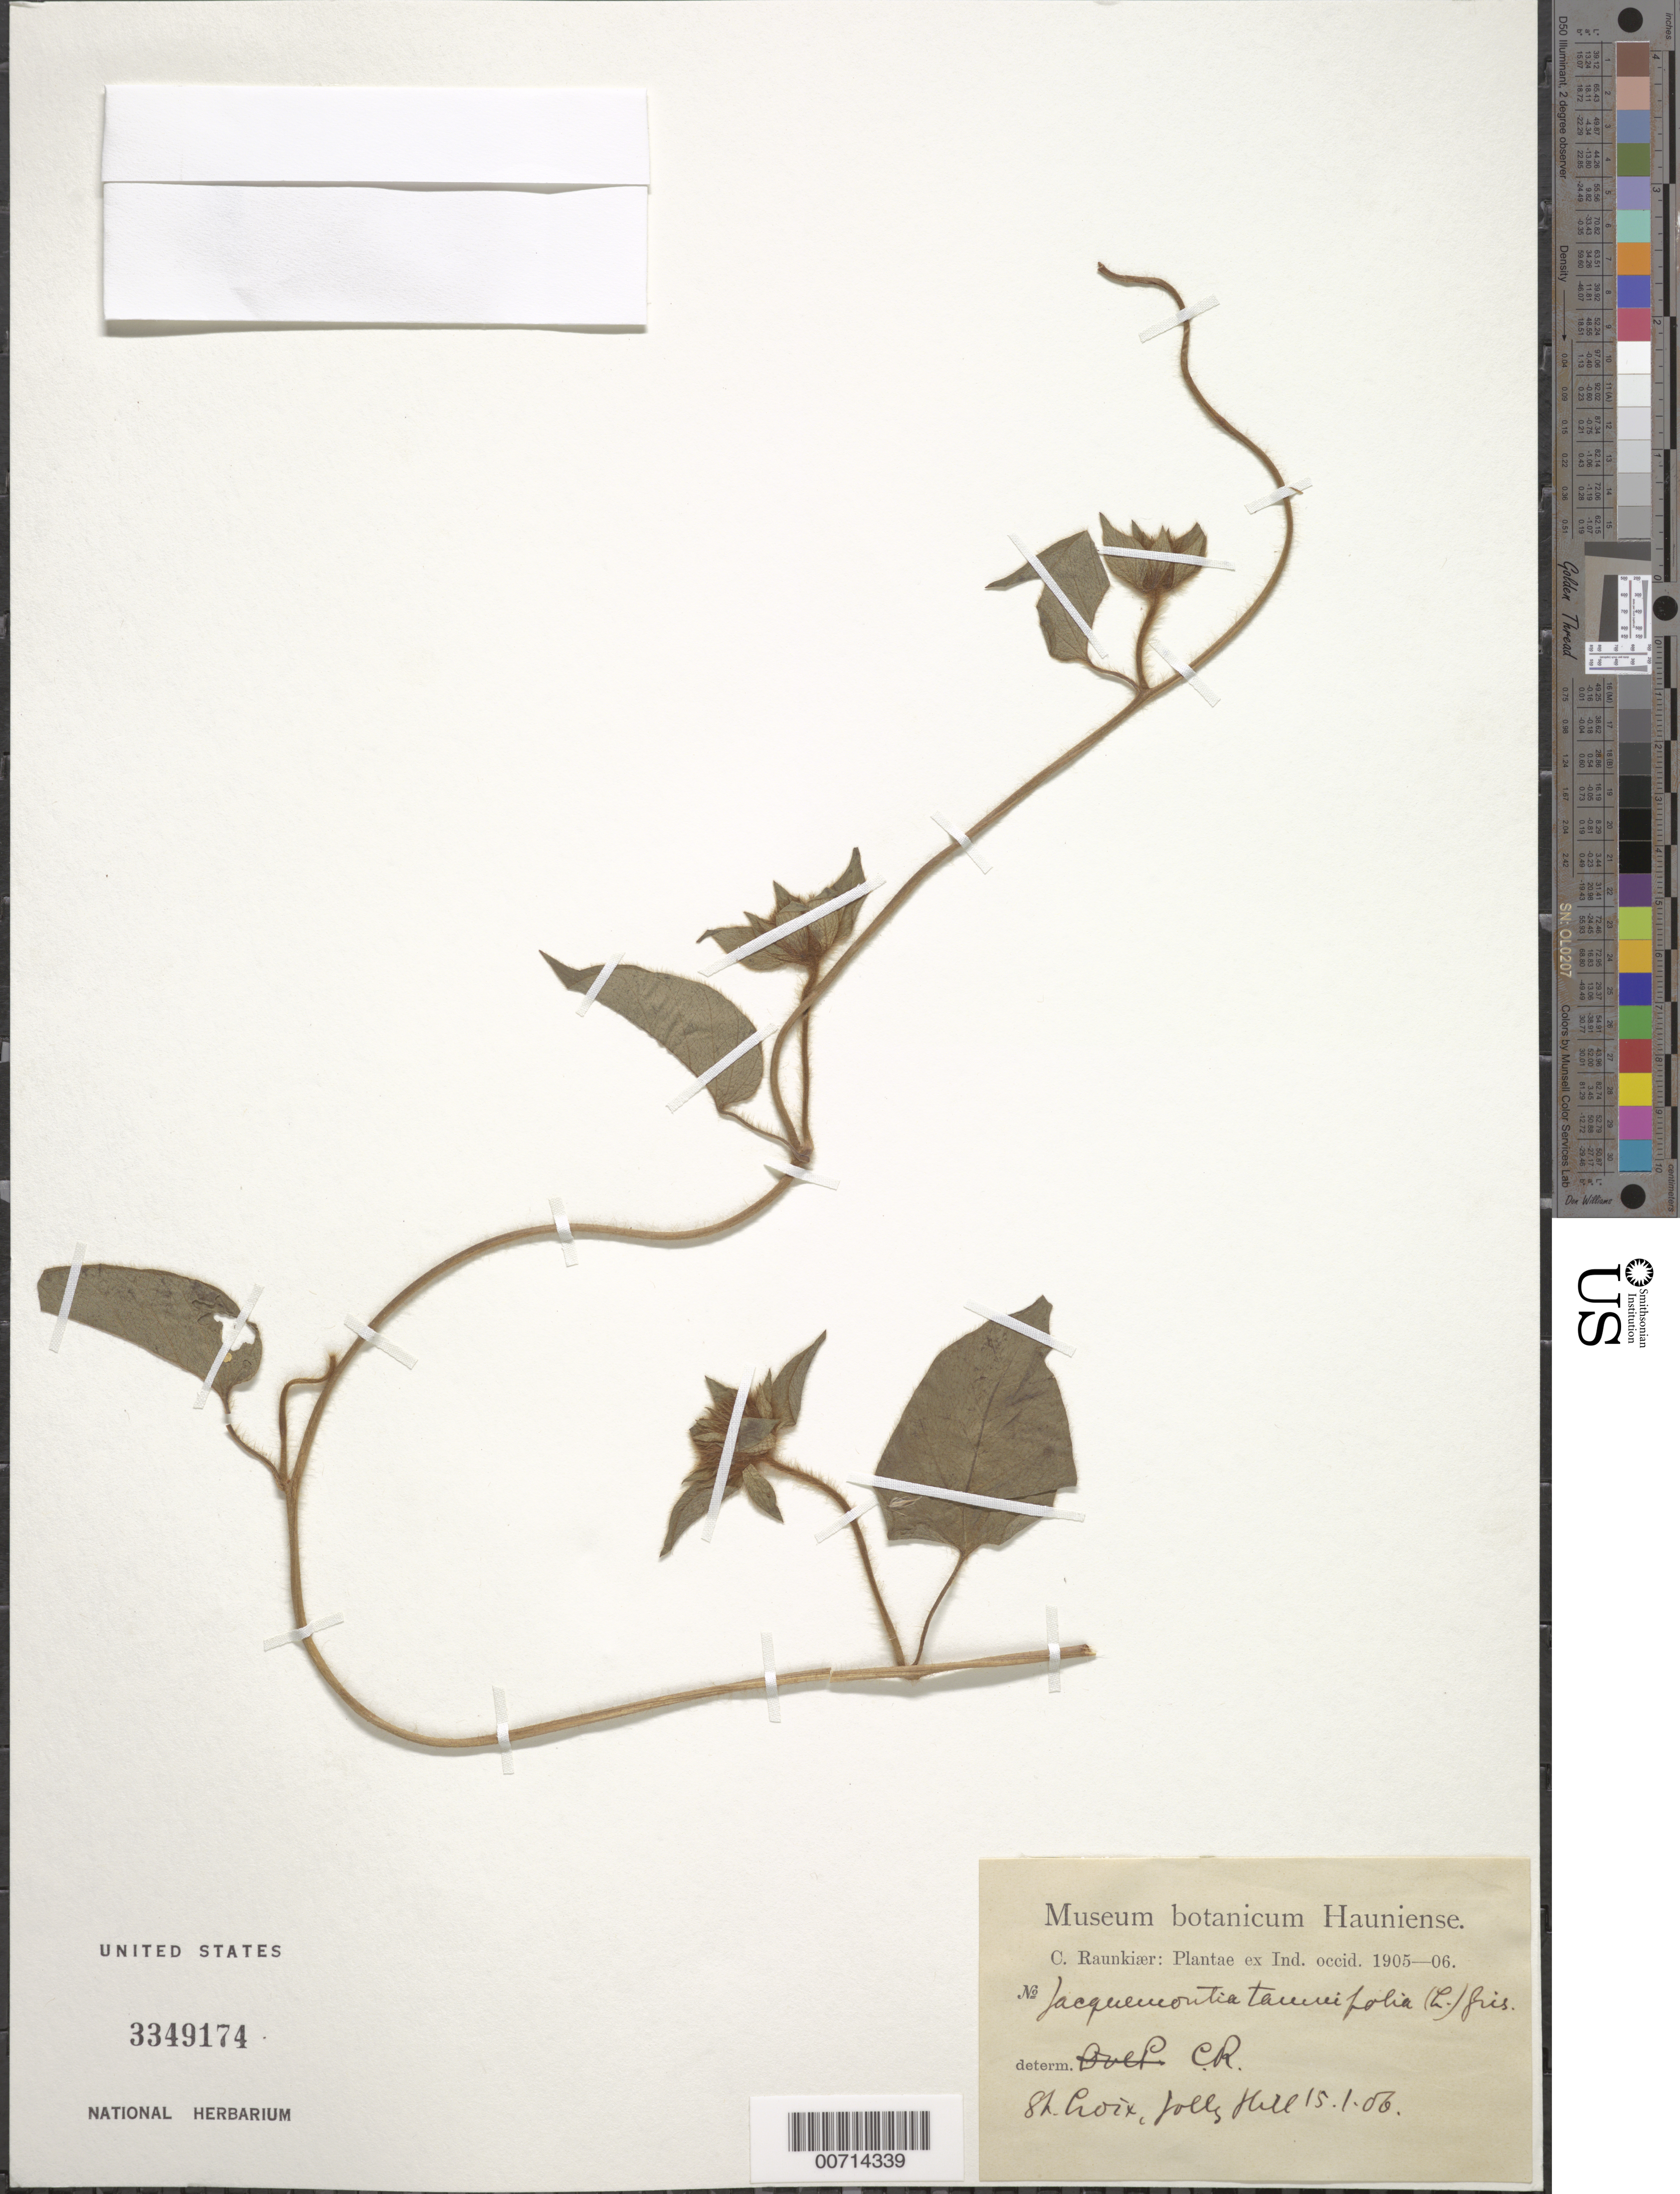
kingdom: Plantae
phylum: Tracheophyta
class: Magnoliopsida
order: Solanales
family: Convolvulaceae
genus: Jacquemontia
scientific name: Jacquemontia tamnifolia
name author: (L.) Griseb.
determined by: Raunkiær, C.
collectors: C. Raunkiær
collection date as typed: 15 Jan 1906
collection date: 1906-01-15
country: U.S. Virgin Islands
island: St. Croix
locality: Jolly Hill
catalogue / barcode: US 3349174